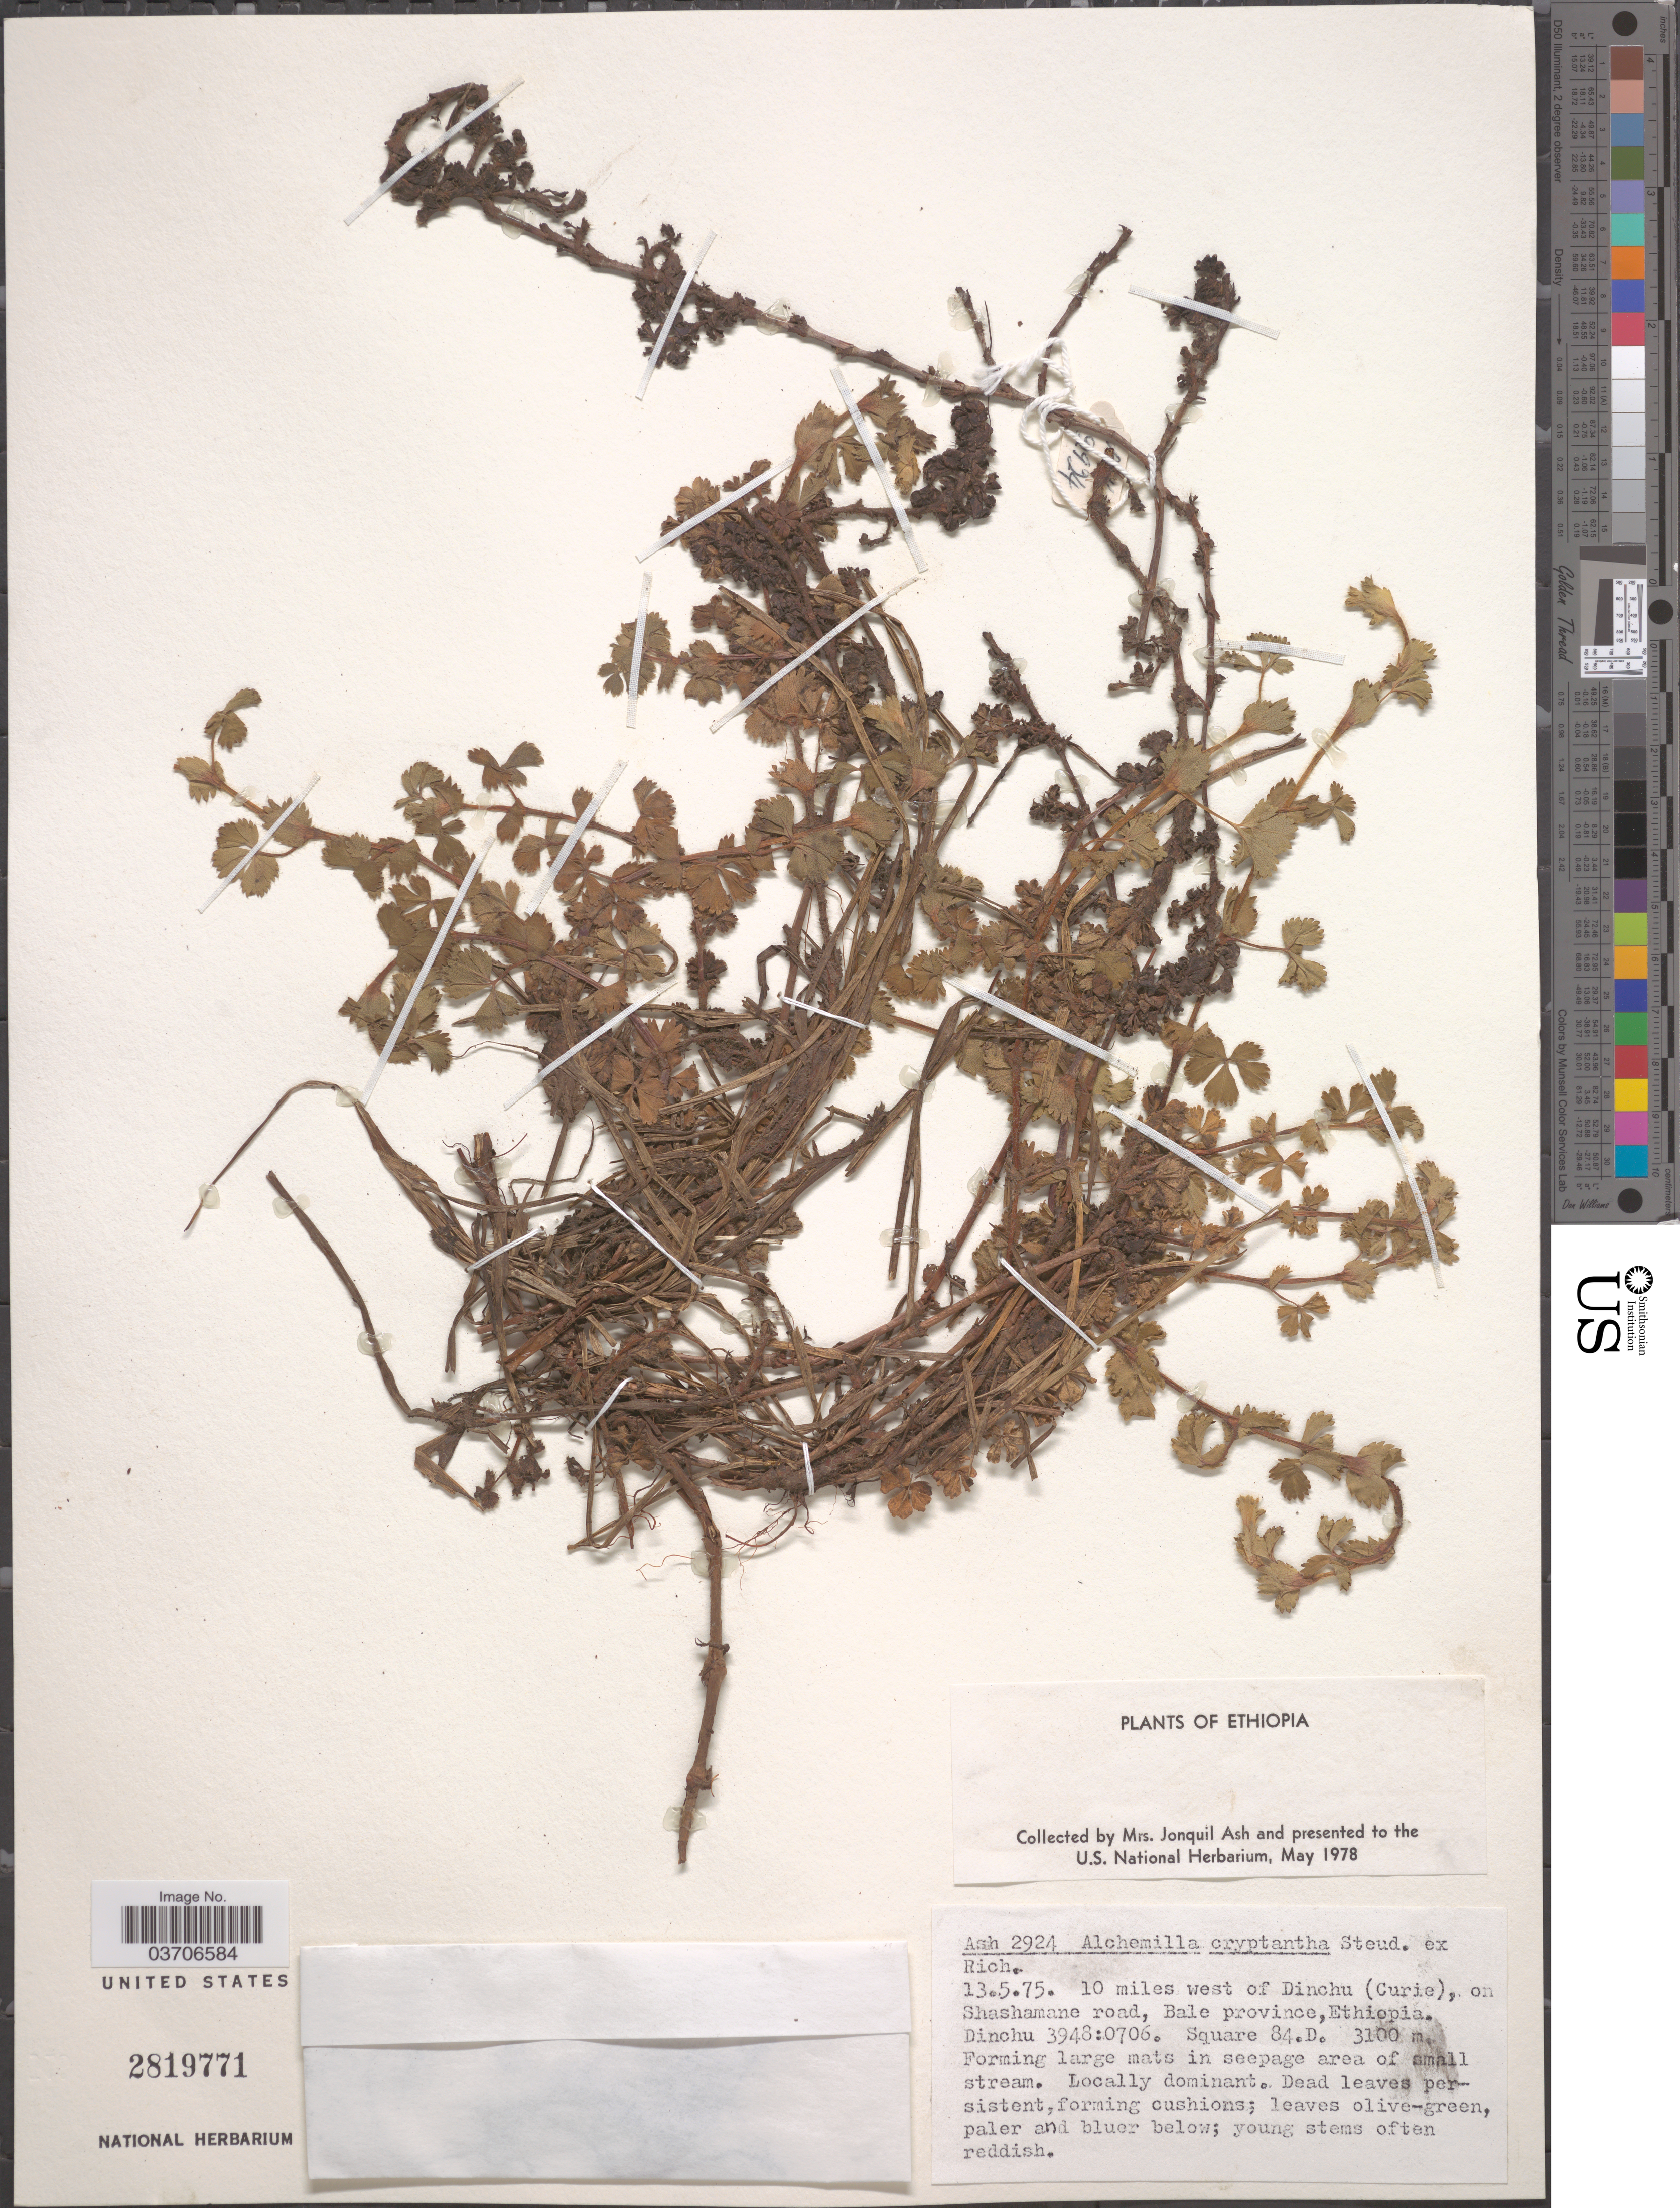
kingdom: Plantae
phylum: Tracheophyta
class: Magnoliopsida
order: Rosales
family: Rosaceae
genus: Alchemilla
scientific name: Alchemilla cryptantha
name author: Steud. ex A. Rich.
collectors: J. Ash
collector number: Ash 2924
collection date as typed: Transcribed d/m/y: 13/5/75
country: Ethiopia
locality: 10 miles west of Dinchu (Curie), on Shashamane road, Bale province. Dinchu 3948:0706. Square 84.D.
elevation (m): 3100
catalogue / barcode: US 2819771